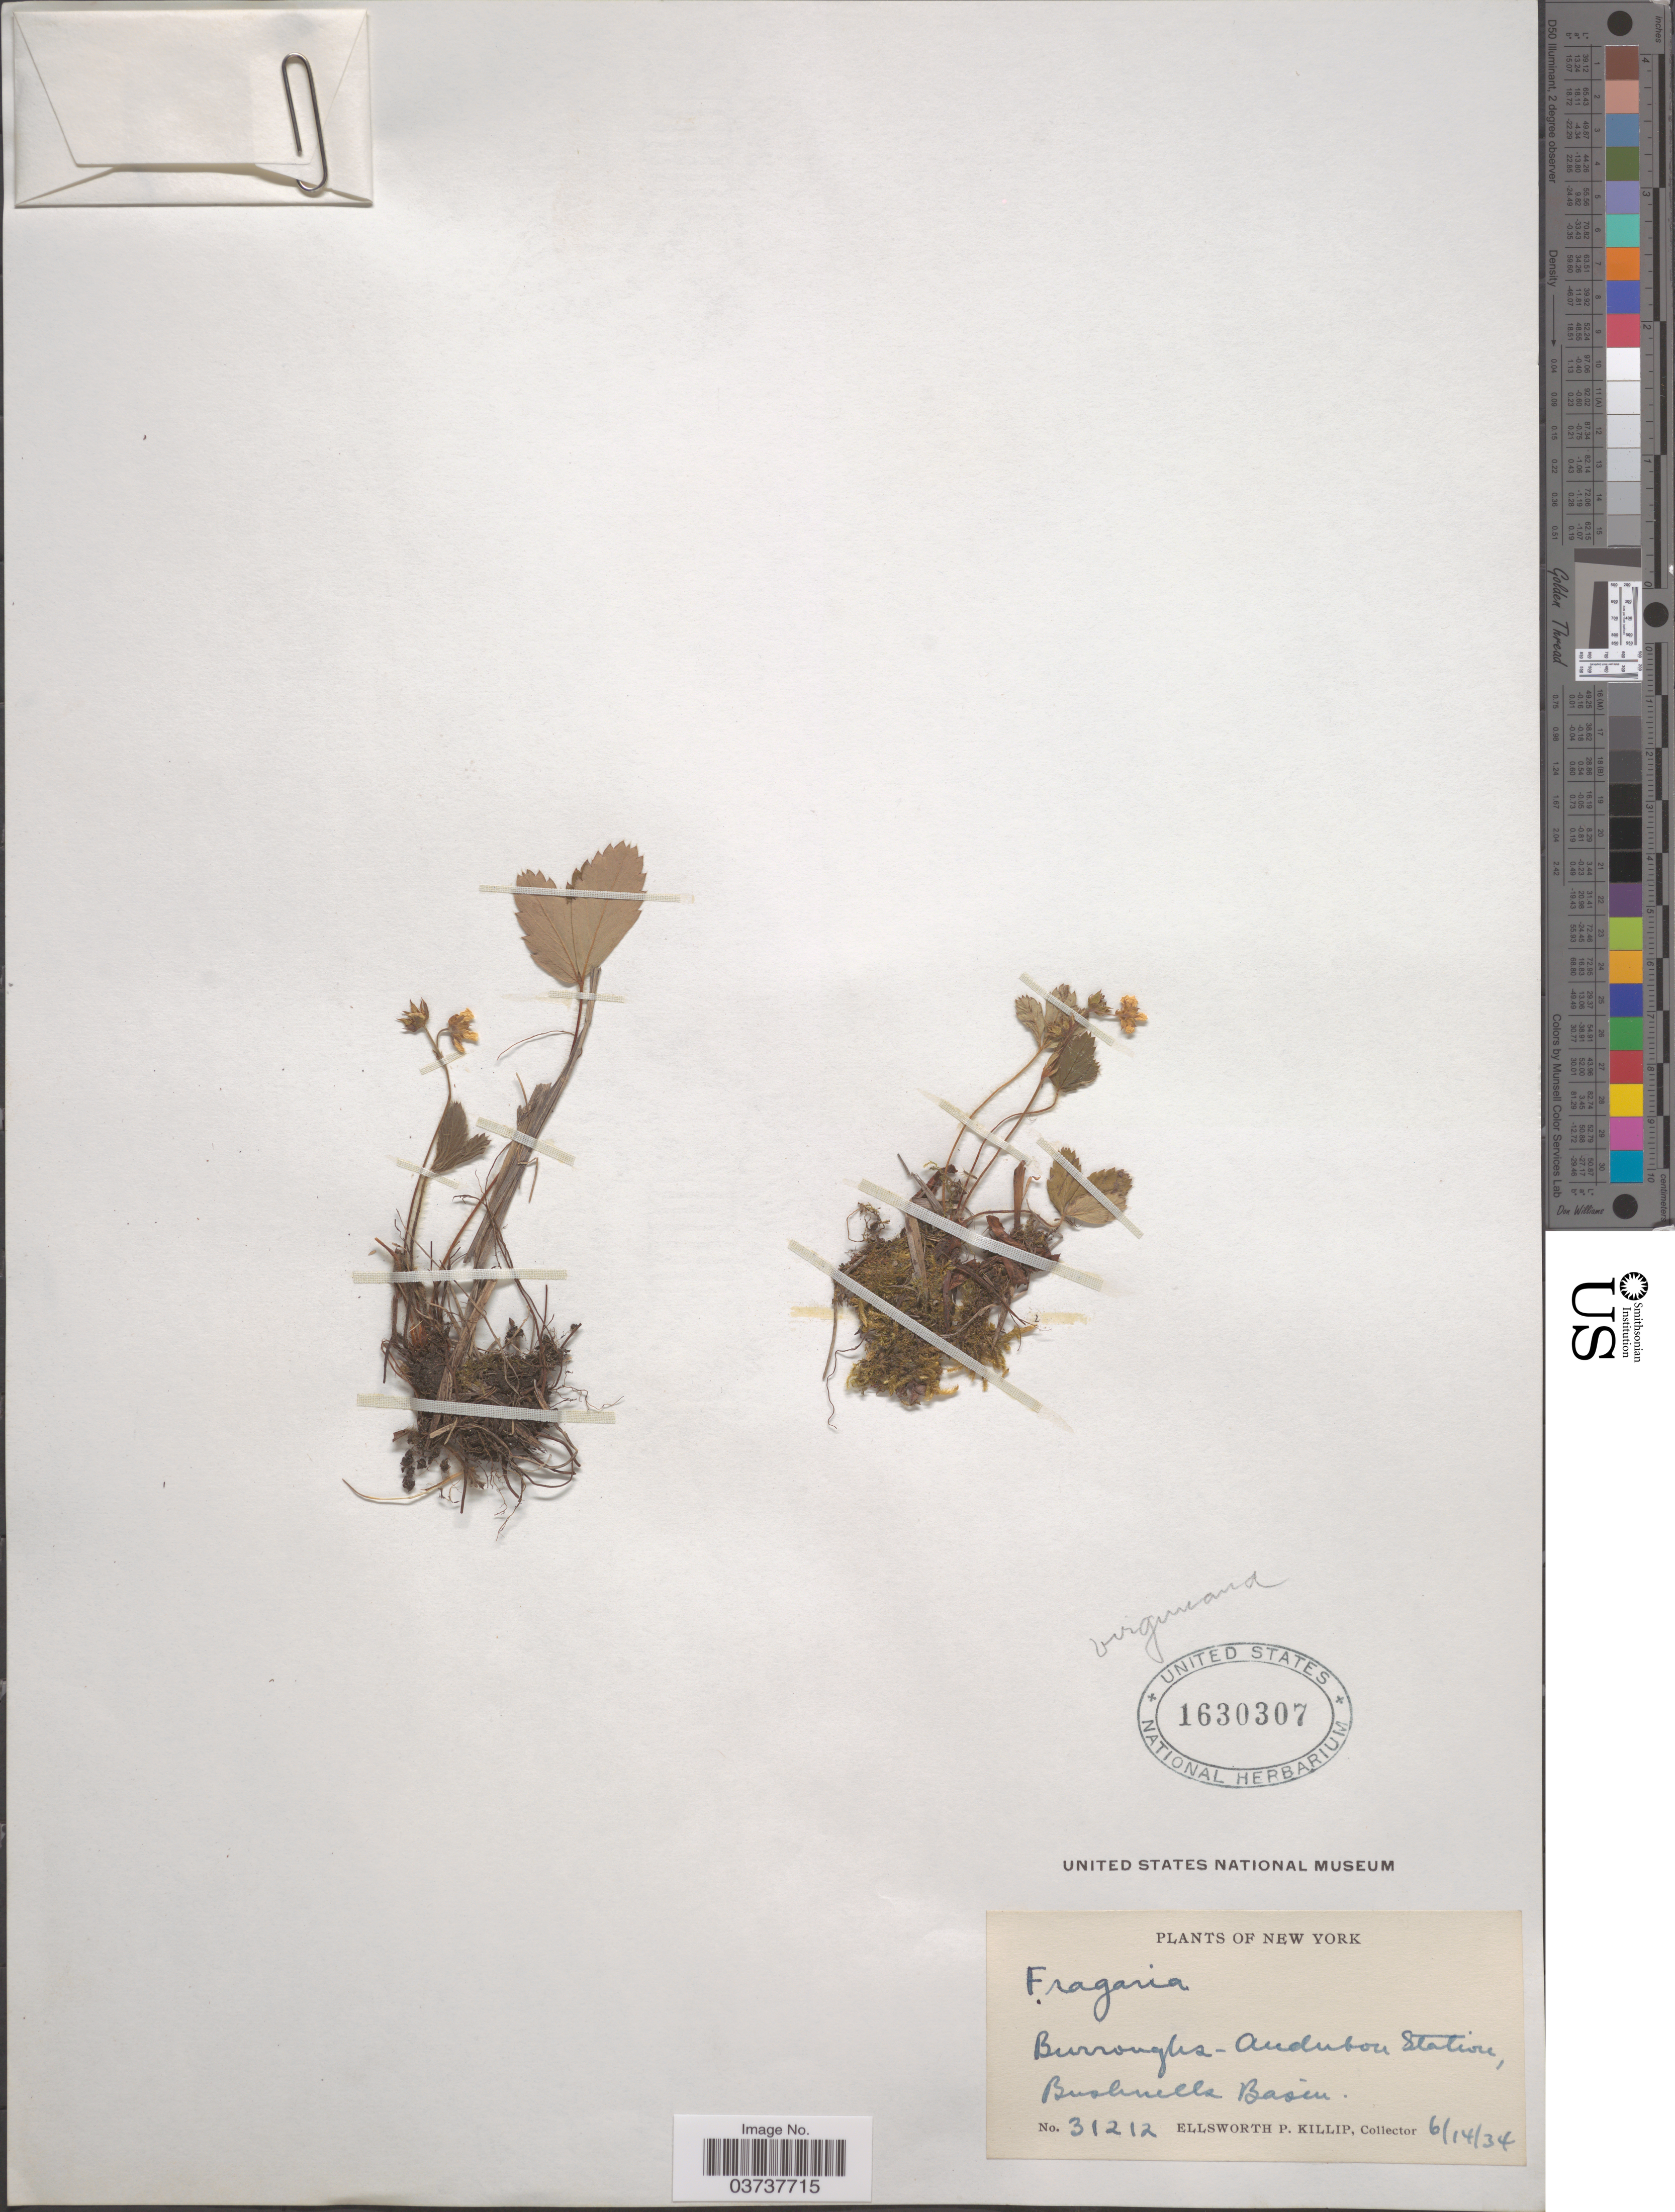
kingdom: Plantae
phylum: Tracheophyta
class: Magnoliopsida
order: Rosales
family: Rosaceae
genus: Fragaria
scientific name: Fragaria virginiana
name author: Mill.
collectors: E. P. Killip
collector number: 31212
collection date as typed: Transcribed d/m/y: 14/6/34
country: United States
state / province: New York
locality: Burroughs-Anderson Station, Bushnells Basin.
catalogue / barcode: US 1630307